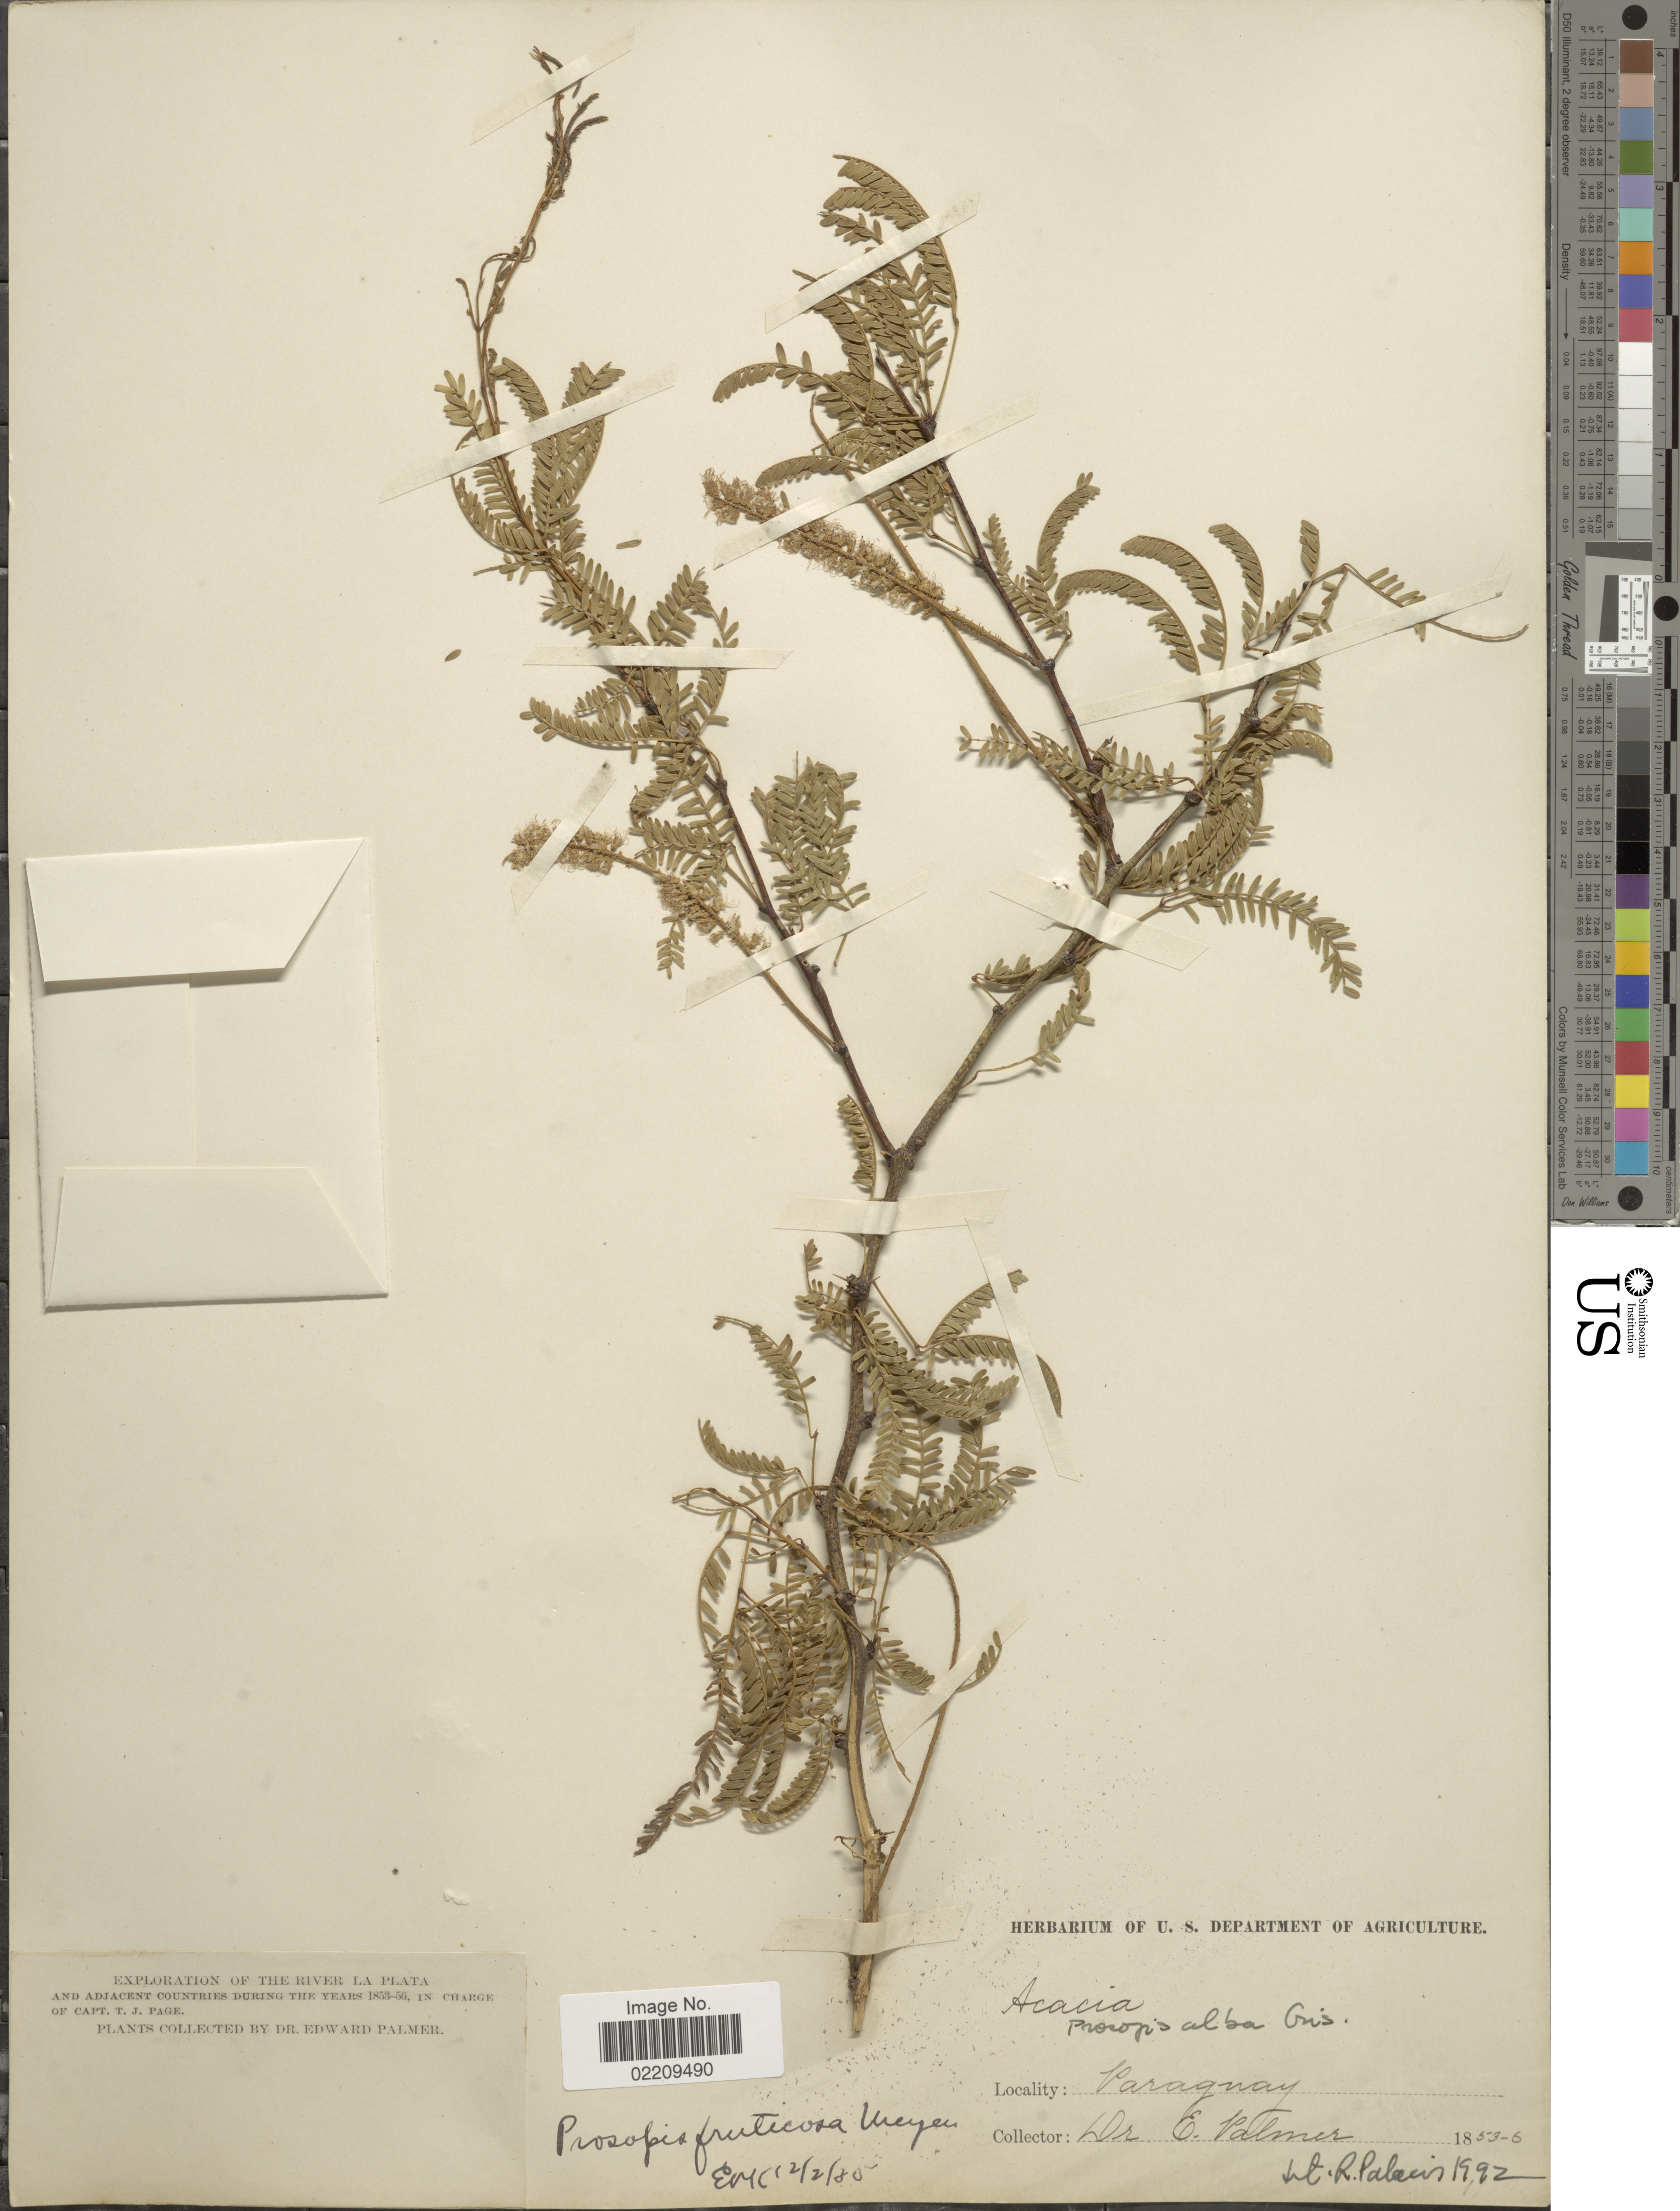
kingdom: Plantae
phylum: Tracheophyta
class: Magnoliopsida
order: Fabales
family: Fabaceae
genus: Neltuma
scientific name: Neltuma alba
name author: (Griseb.) C. E. Hughes & G.P. Lewis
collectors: E. Palmer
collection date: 1853/1856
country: Paraguay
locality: The river La Plata